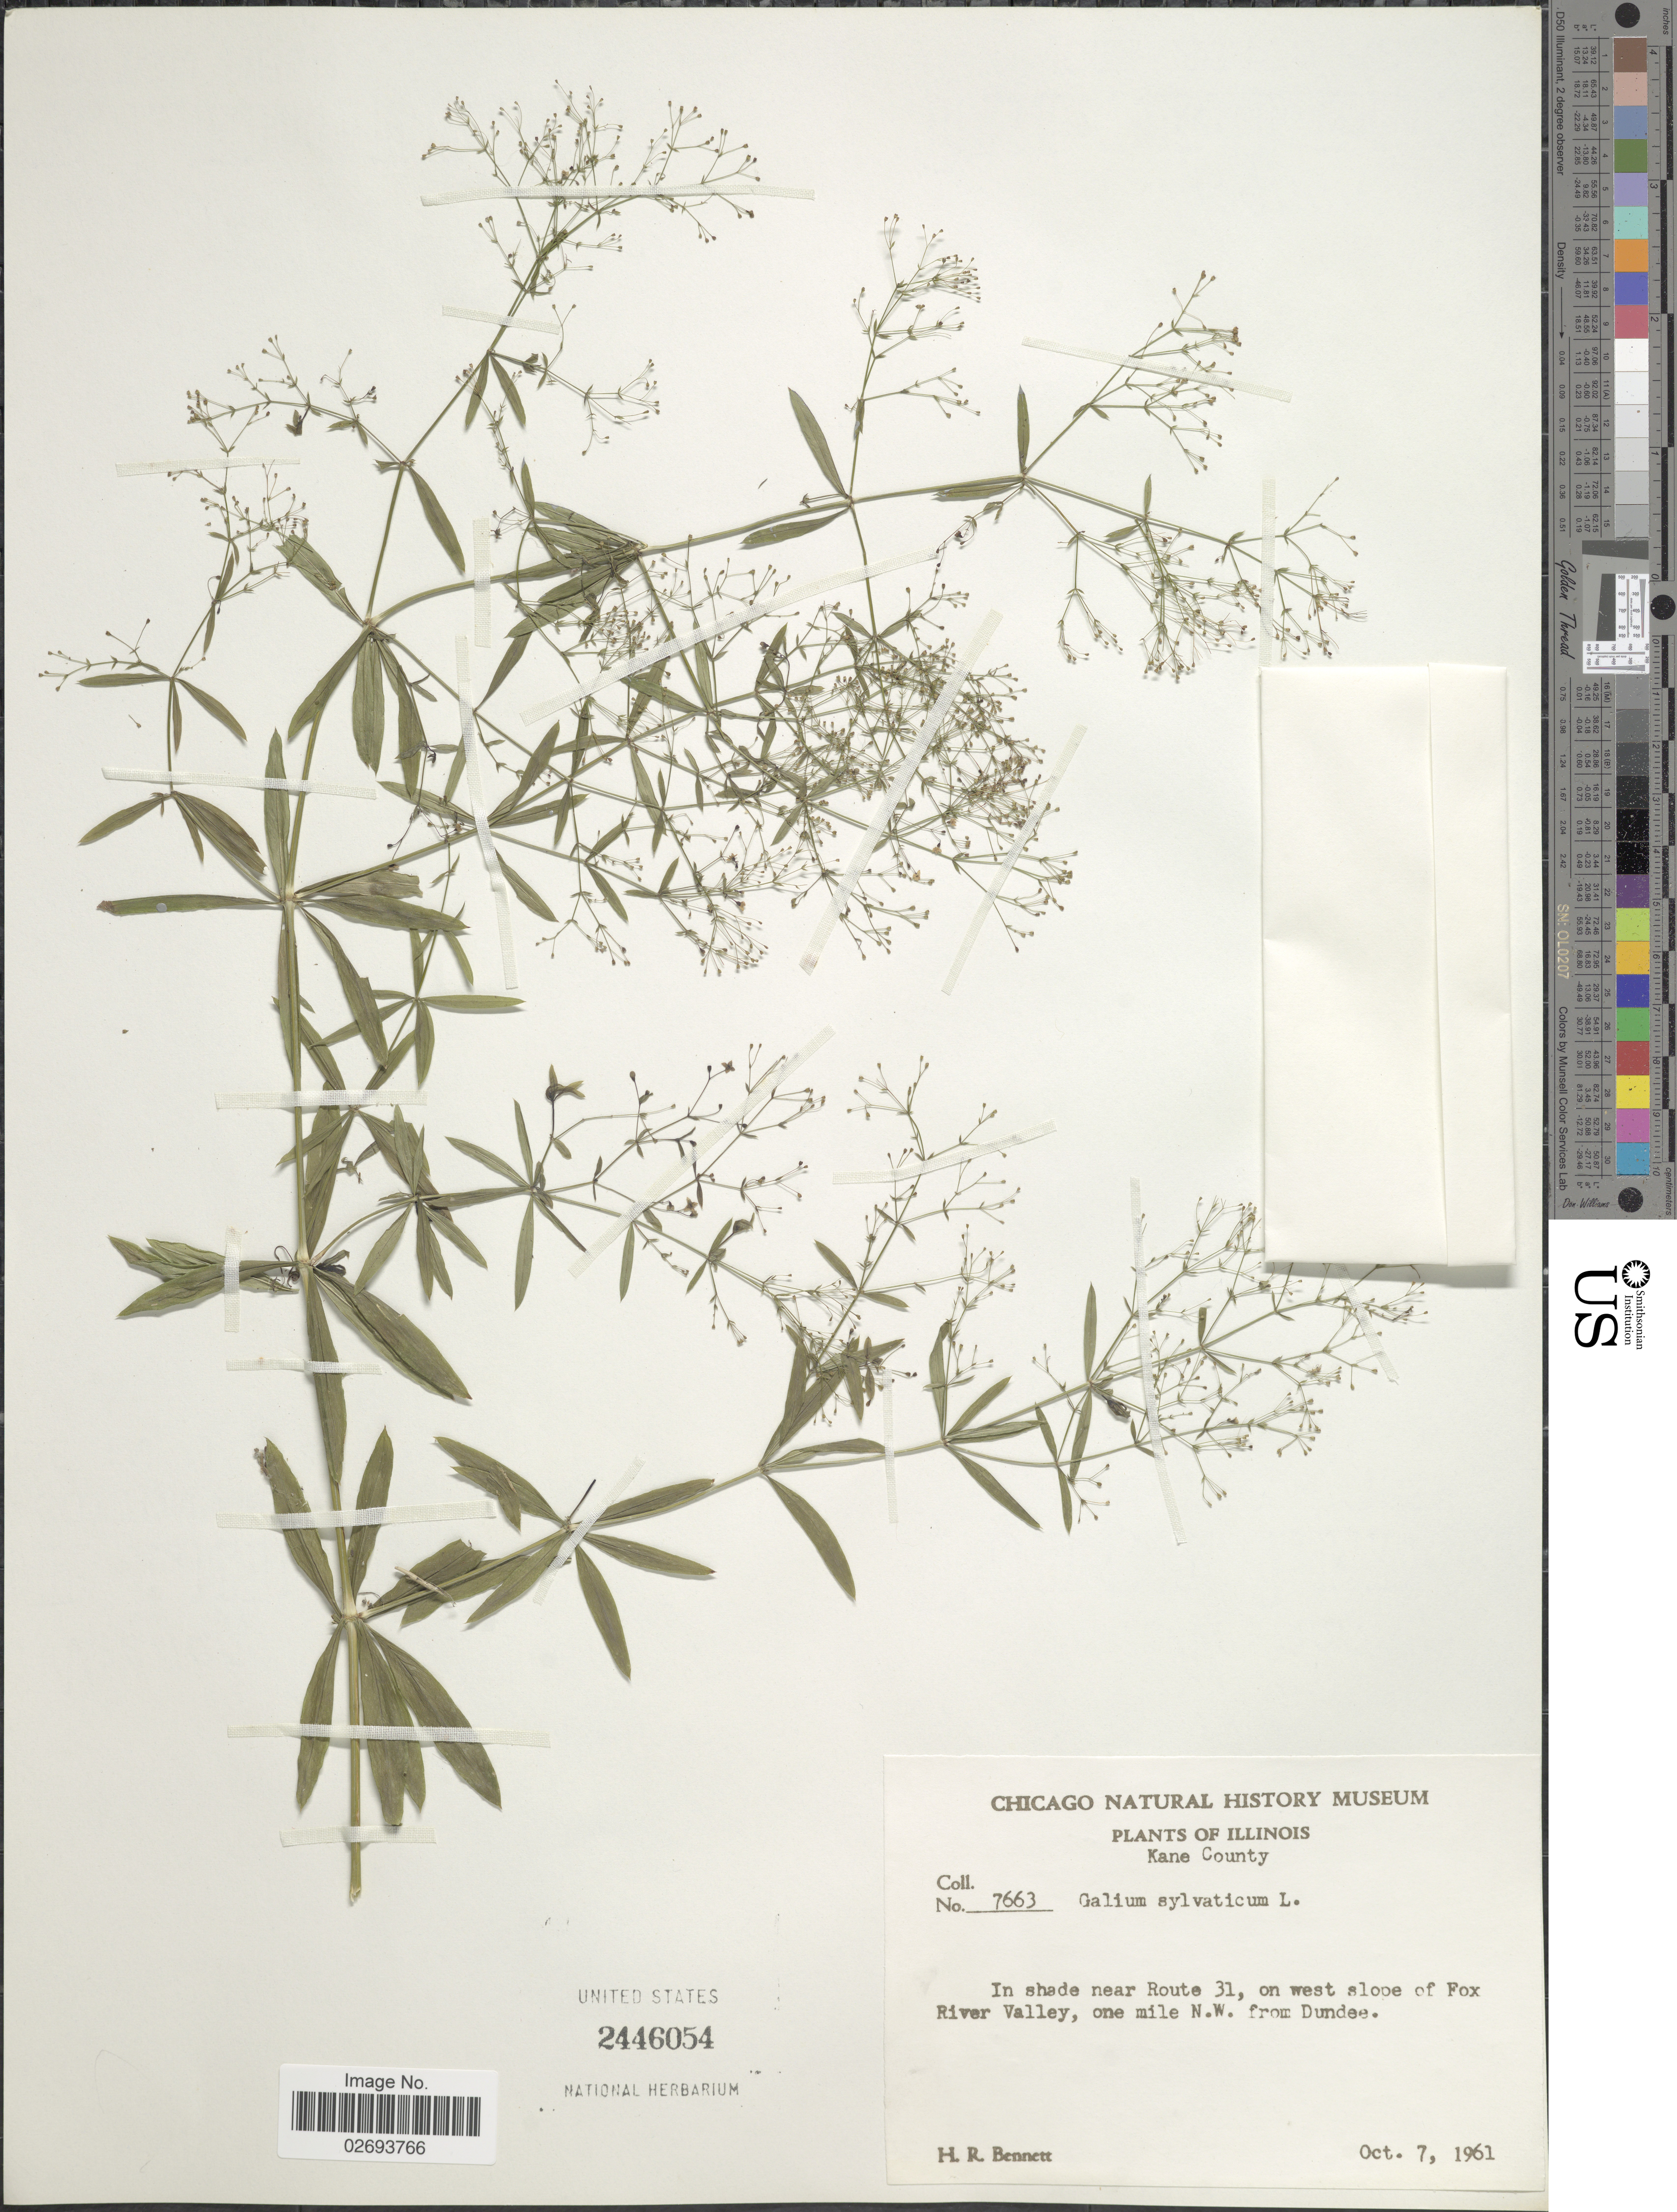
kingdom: Plantae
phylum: Tracheophyta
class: Magnoliopsida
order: Gentianales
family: Rubiaceae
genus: Galium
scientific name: Galium sylvaticum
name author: L.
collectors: H. R. Bennett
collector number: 7663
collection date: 1961-10-07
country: United States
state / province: Illinois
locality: Kane County, In shade near Route 31, on west slope of Fox River Valley, one mile N.W. from Dundee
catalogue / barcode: US 2446054